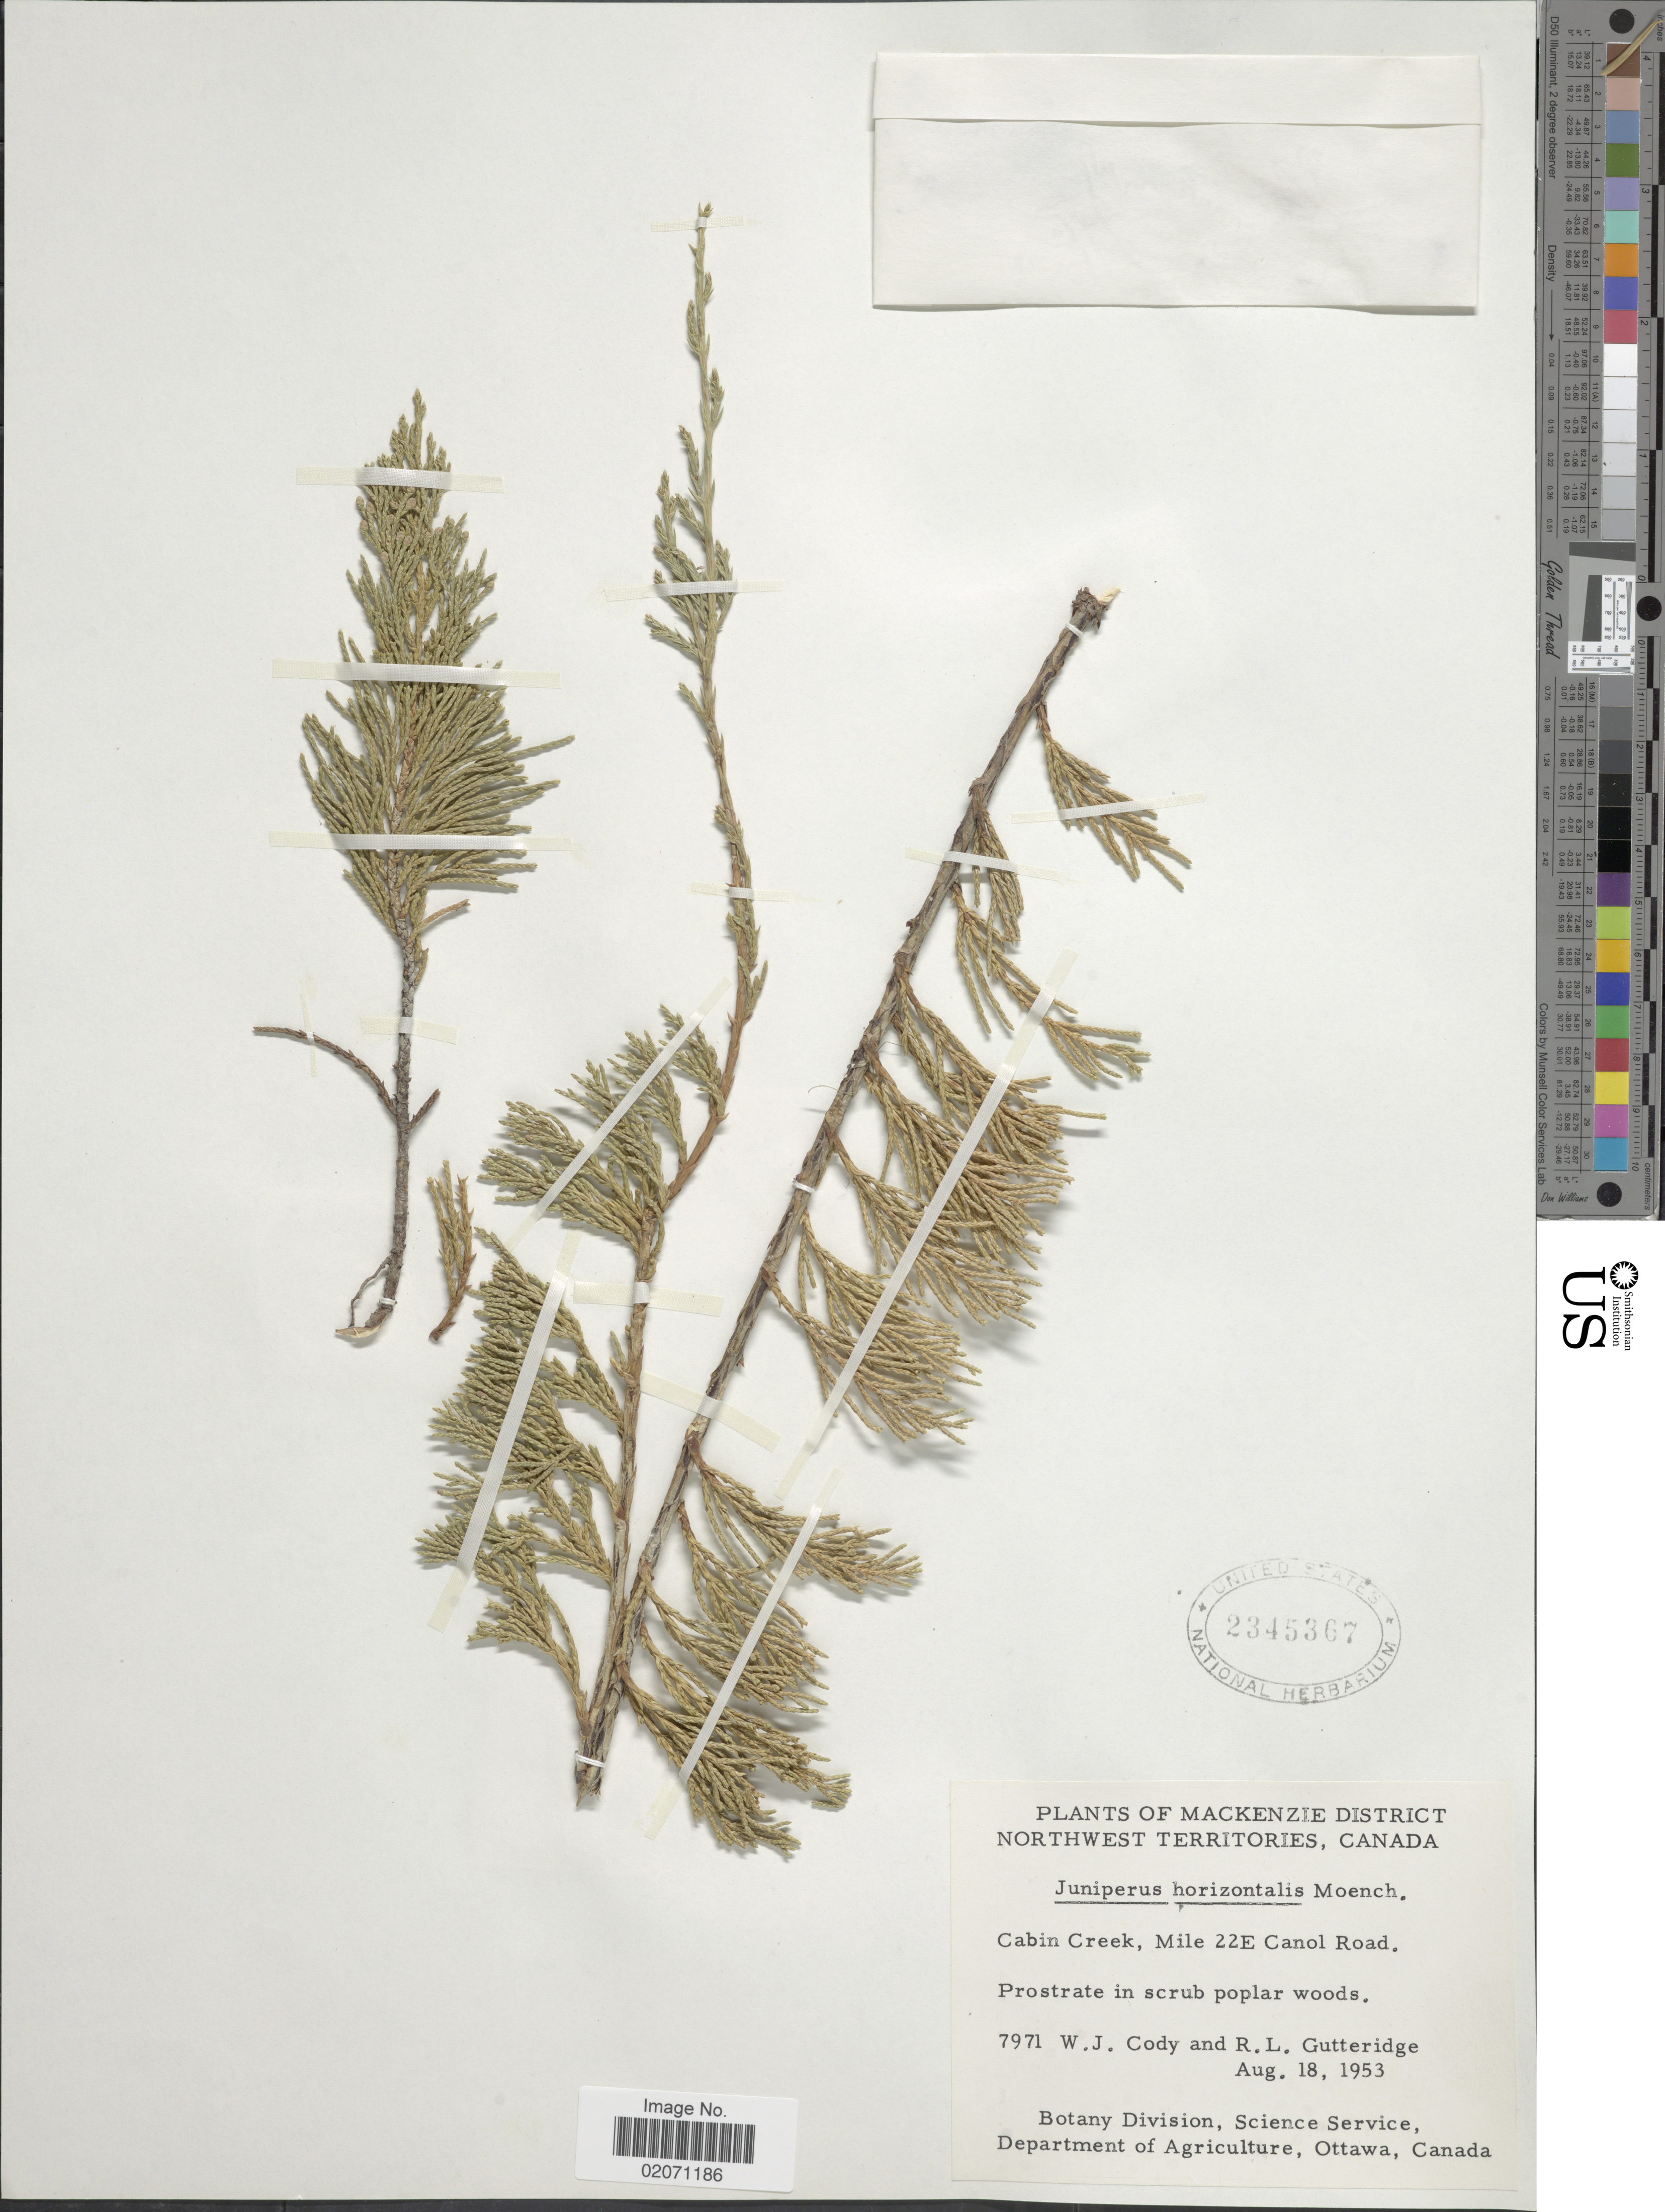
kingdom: Plantae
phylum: Tracheophyta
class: Pinopsida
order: Pinales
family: Cupressaceae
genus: Juniperus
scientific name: Juniperus horizontalis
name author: Moench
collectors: W. Cody & R. Gutteridge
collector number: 7971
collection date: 1953-08-18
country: Canada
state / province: Northwest Territories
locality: Mackenzie District, Cabin Creek, Mile 22E Canol Road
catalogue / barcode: US 2345367